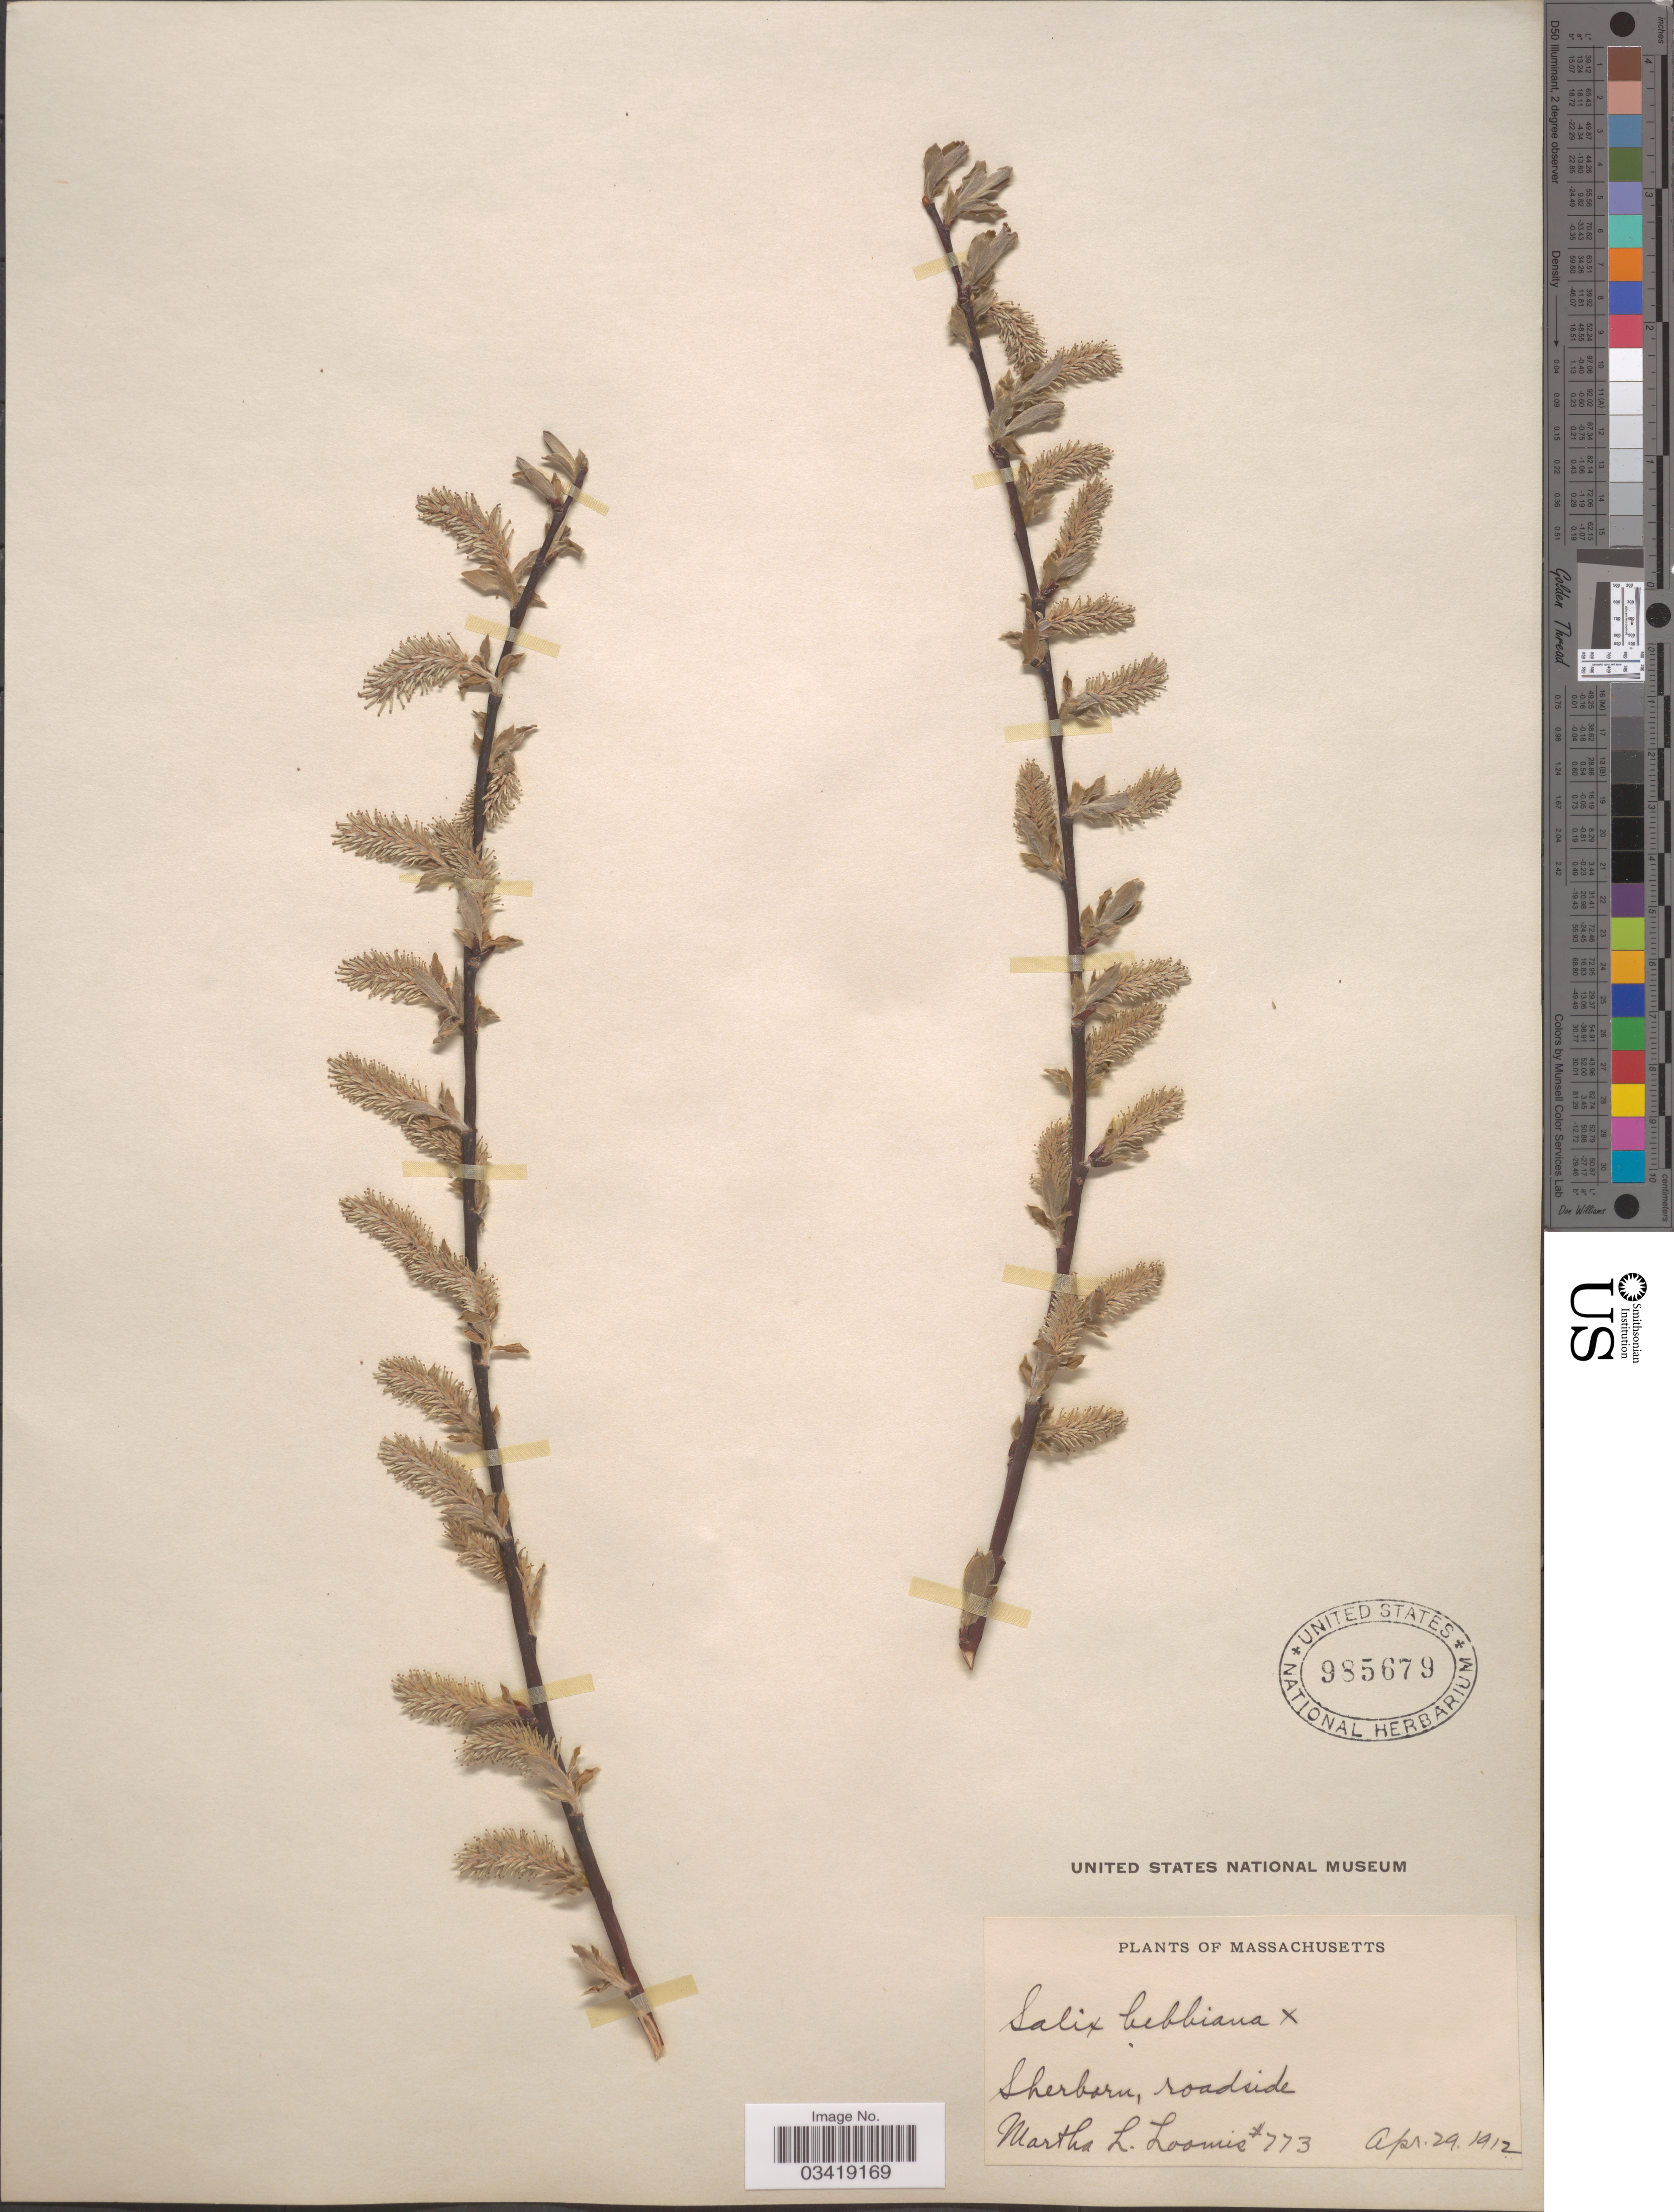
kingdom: Plantae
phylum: Tracheophyta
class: Magnoliopsida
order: Malpighiales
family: Salicaceae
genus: Salix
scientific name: Salix bebbiana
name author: Sarg.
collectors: M. L. Loomis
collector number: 773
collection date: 1912-04-29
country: United States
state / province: Massachusetts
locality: Sherborn, roadside.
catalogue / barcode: US 985679